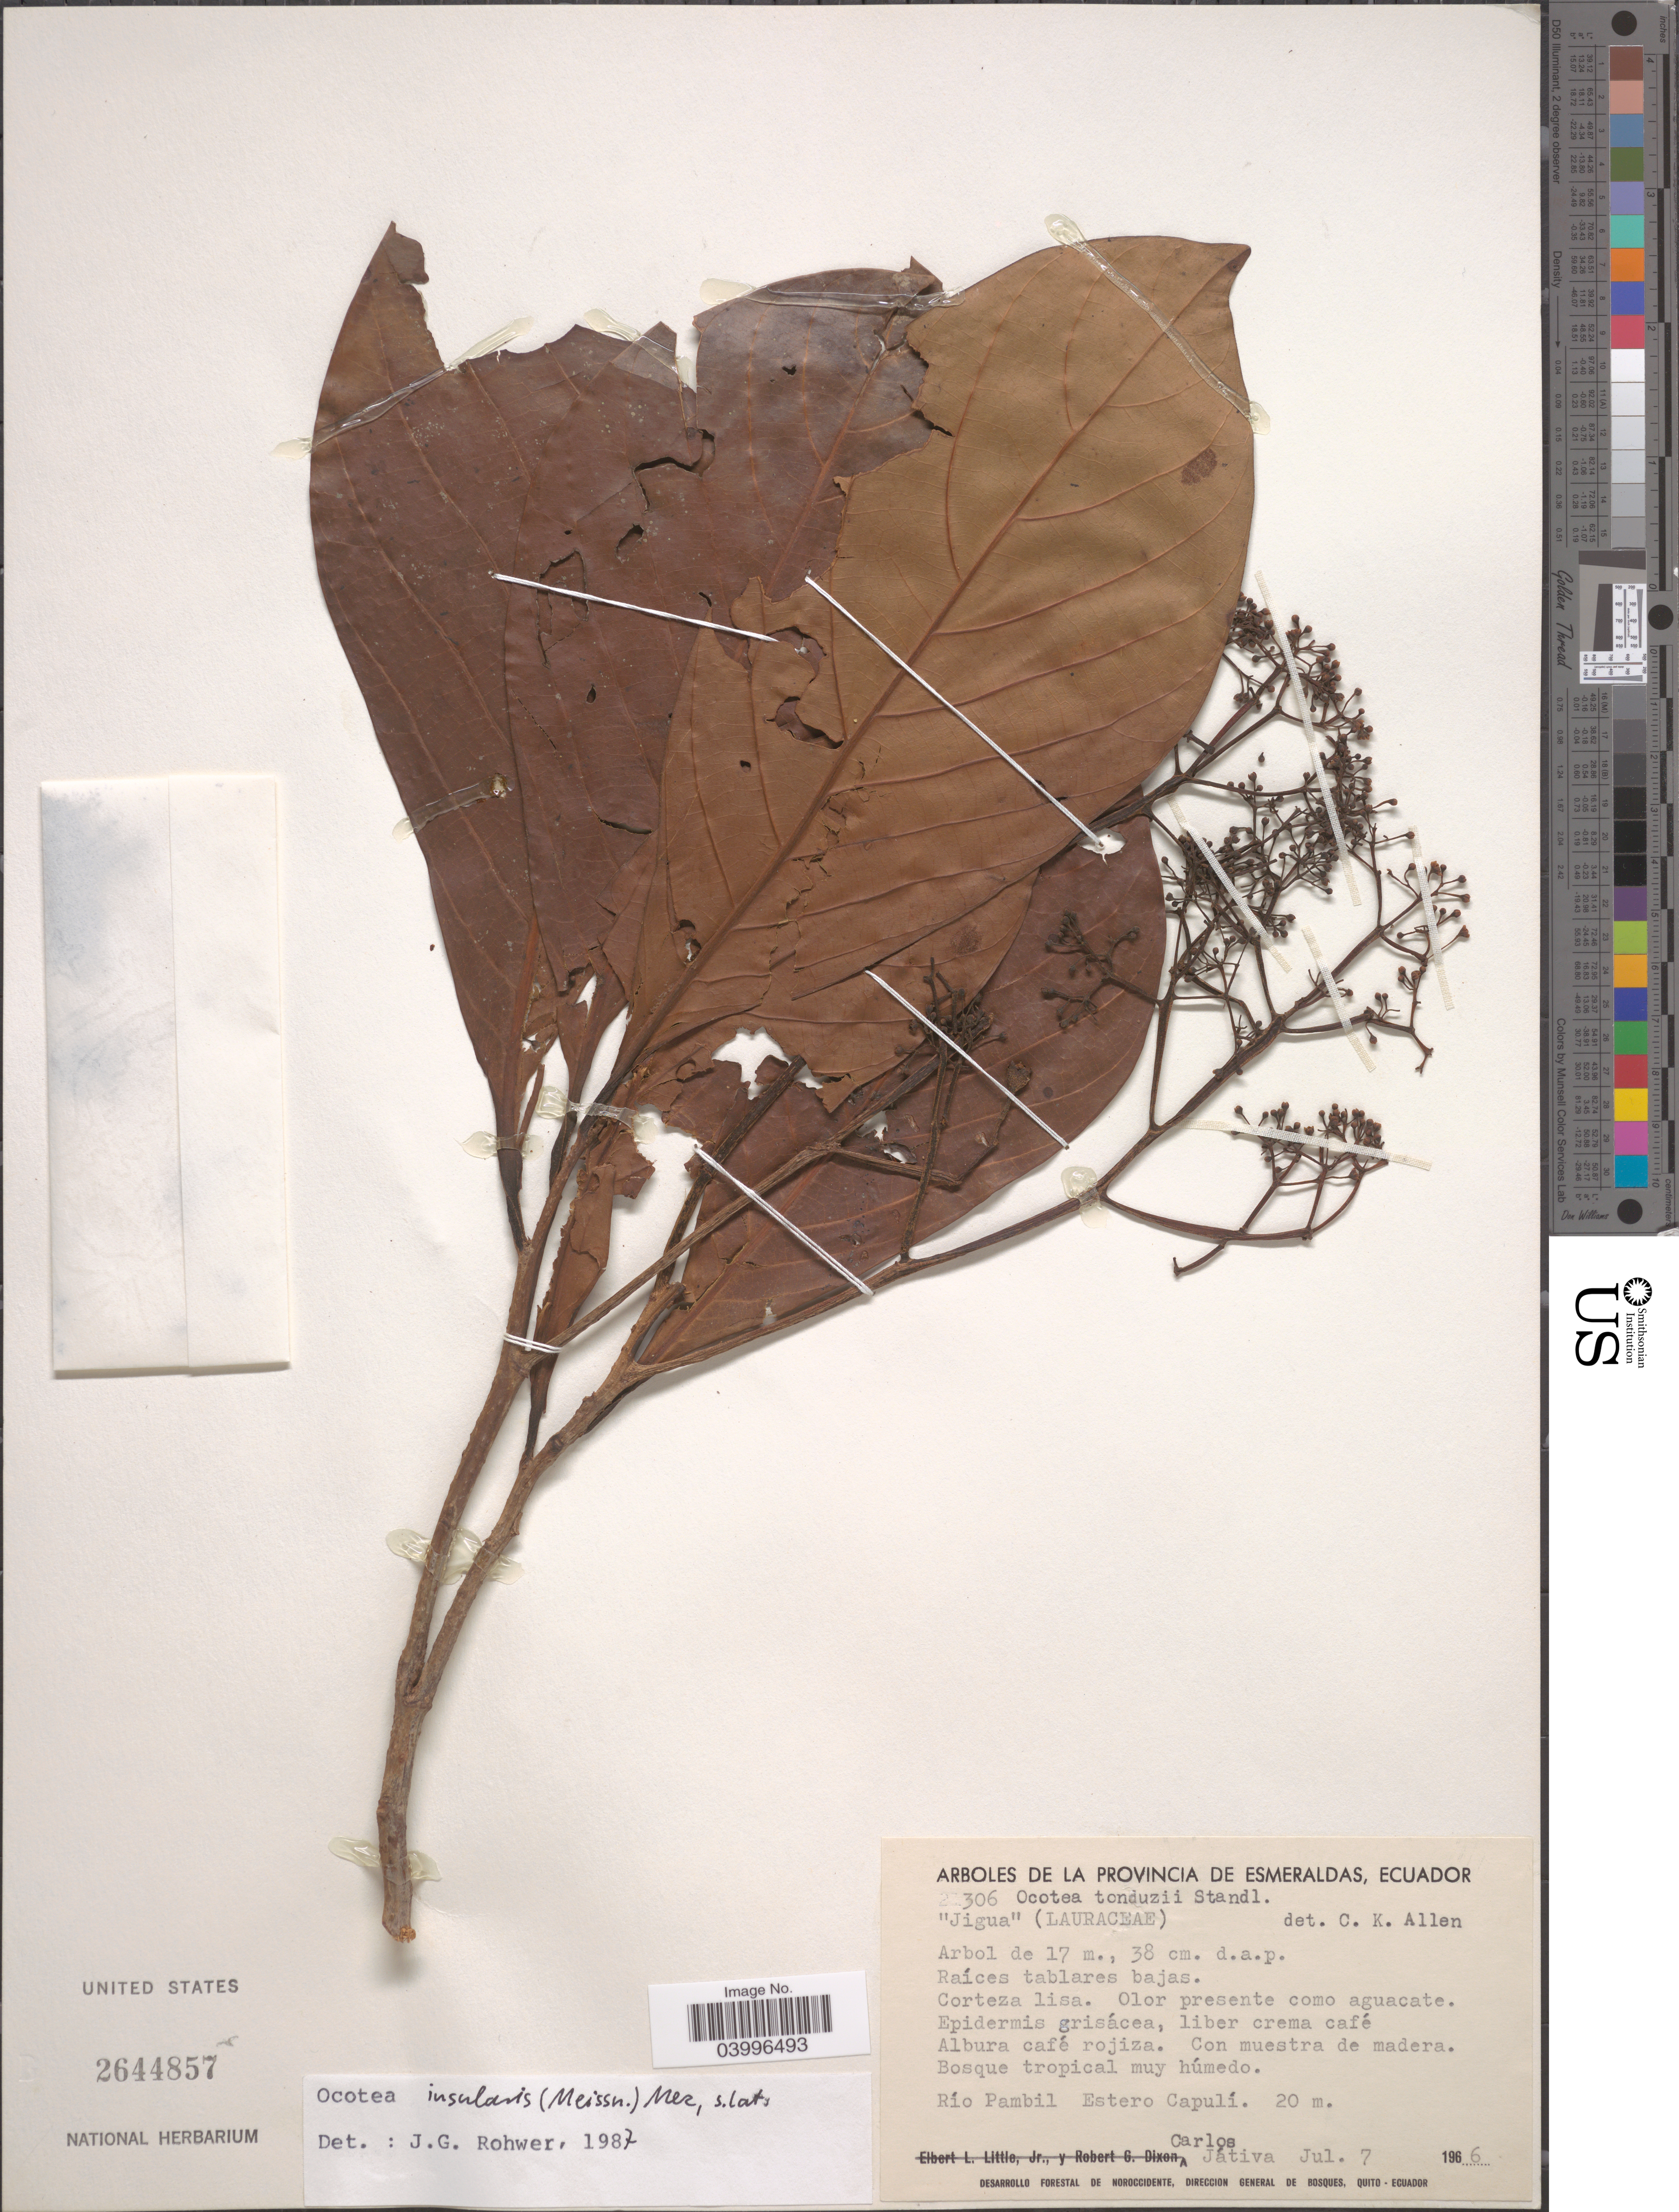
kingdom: Plantae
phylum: Tracheophyta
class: Magnoliopsida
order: Laurales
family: Lauraceae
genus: Ocotea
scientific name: Ocotea insularis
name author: (Meisn.) Mez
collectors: C. D. Játiva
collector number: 21306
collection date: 1966-07-07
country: Ecuador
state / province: Esmeraldas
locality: Río Pambil Estero Capulí.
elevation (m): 20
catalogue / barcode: US 2644857